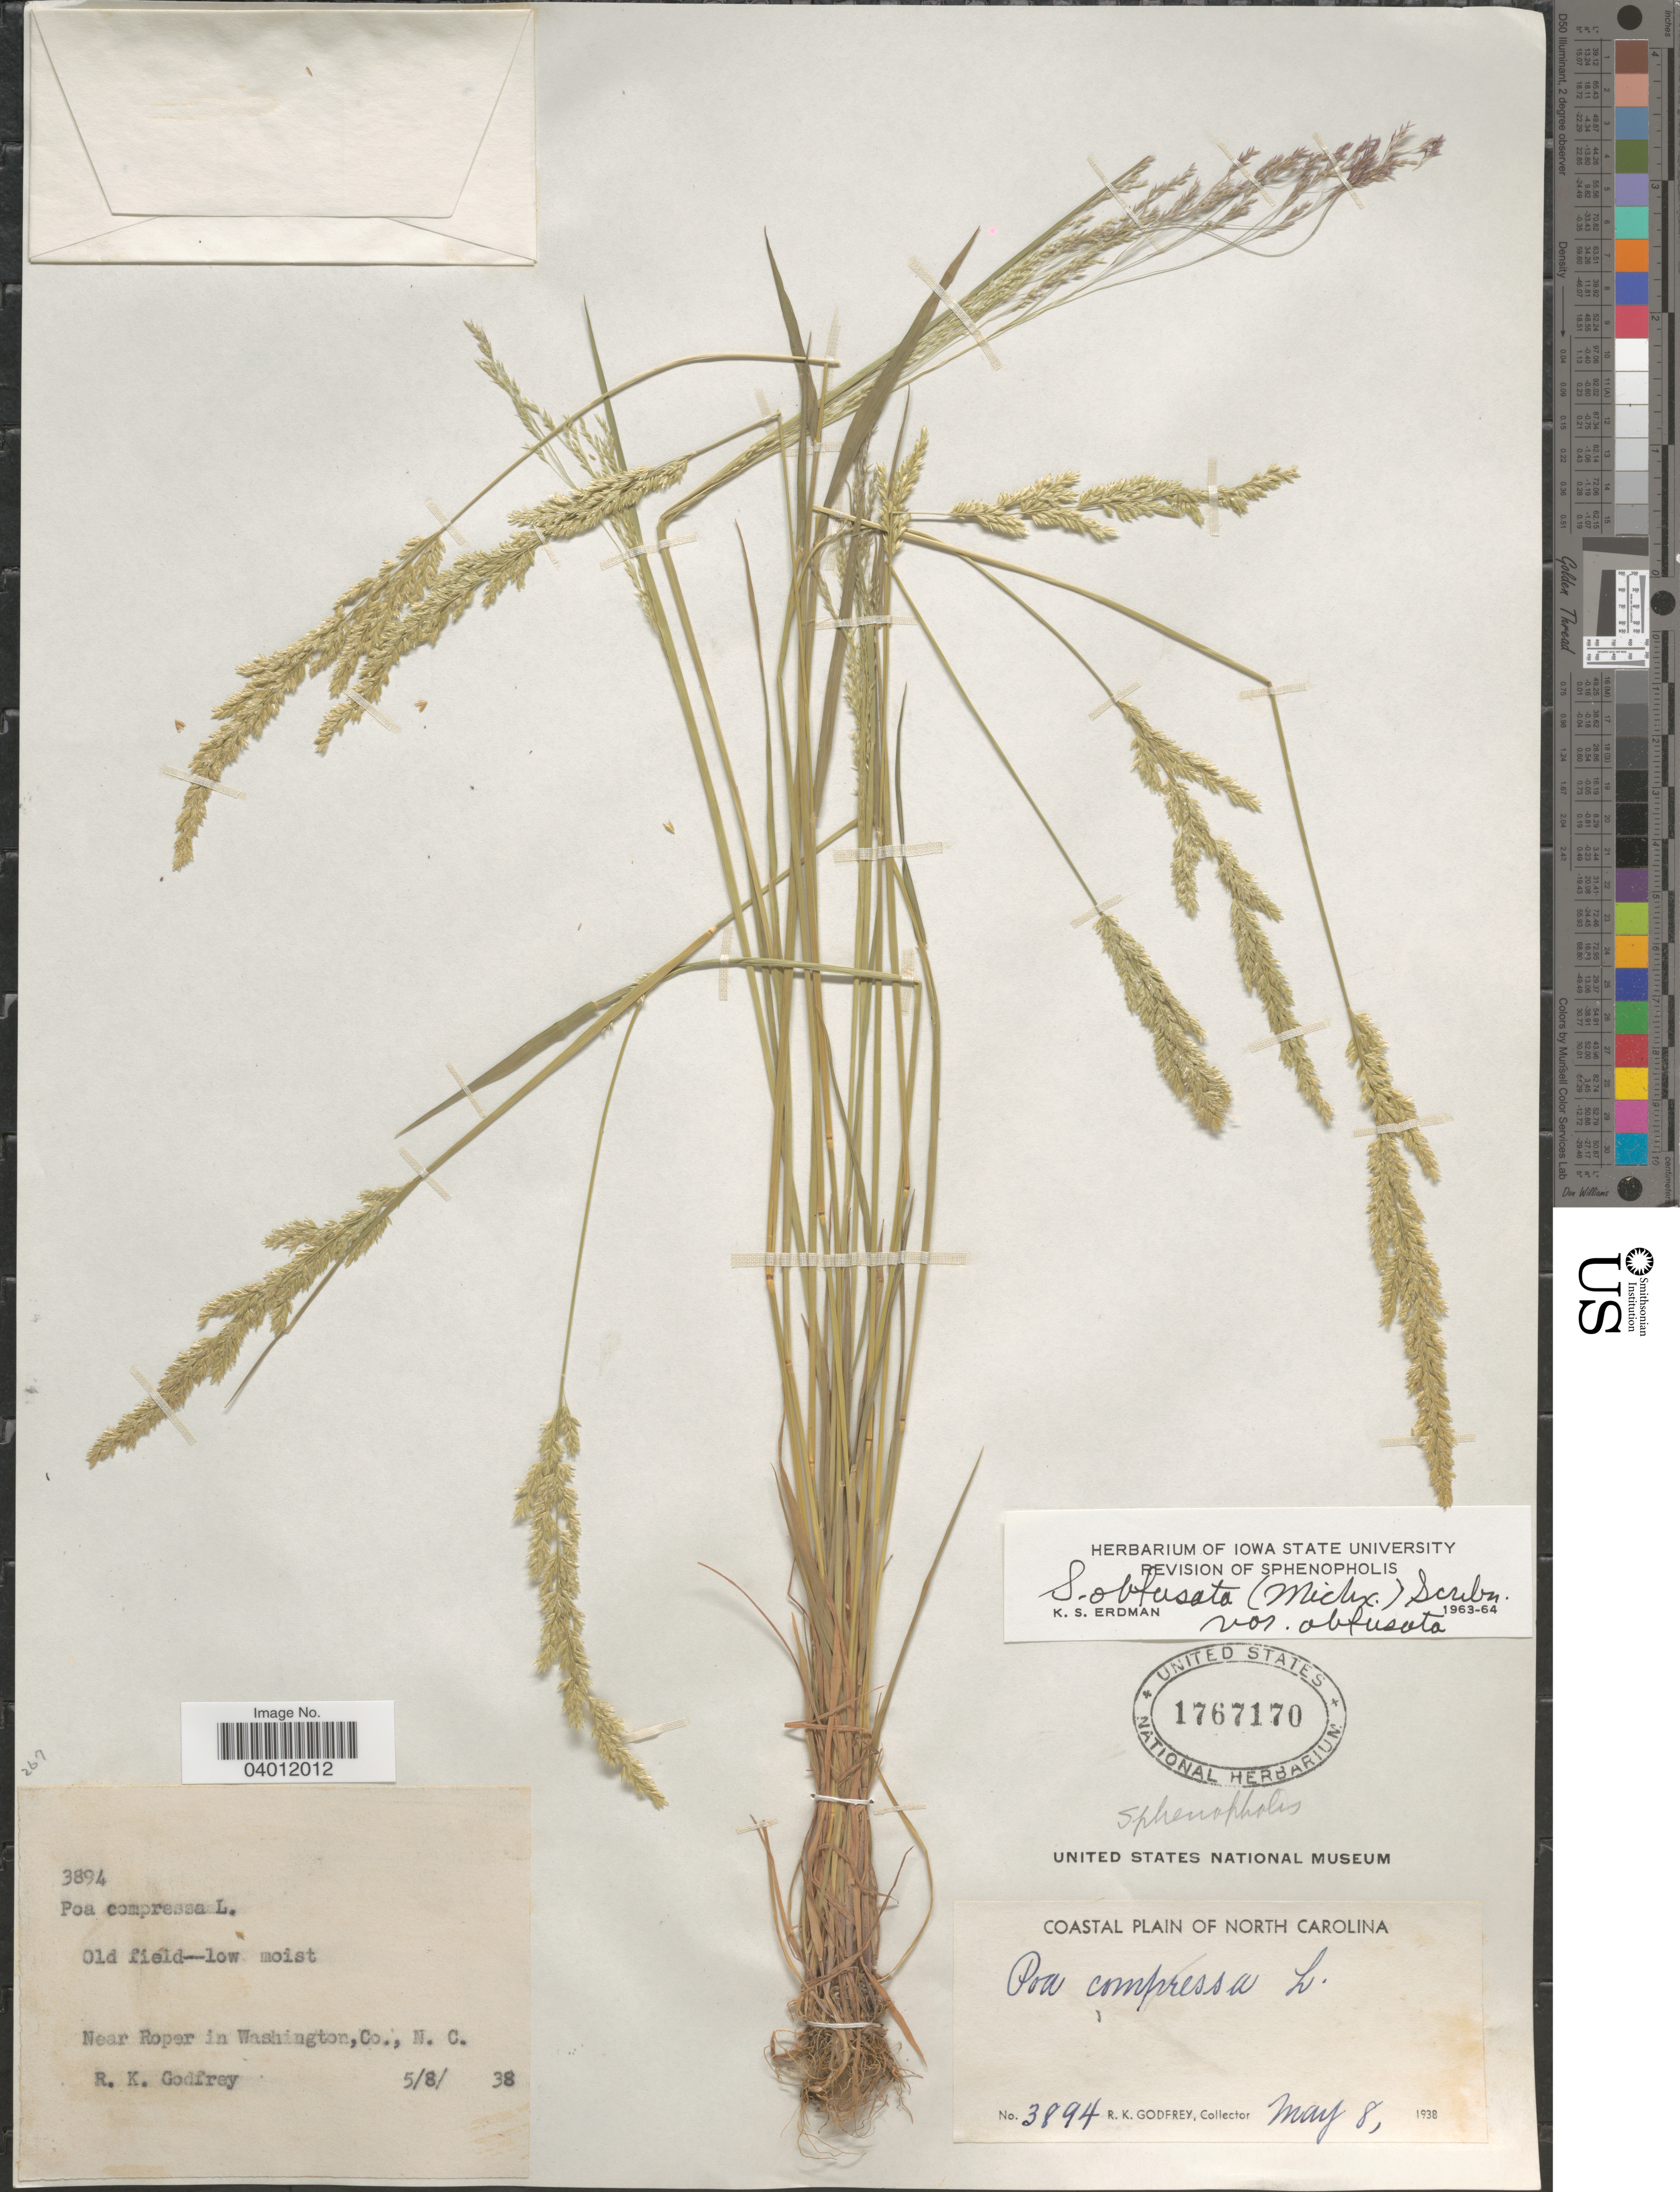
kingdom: Plantae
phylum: Tracheophyta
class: Liliopsida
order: Poales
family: Poaceae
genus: Sphenopholis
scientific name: Sphenopholis obtusata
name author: (Michx.) Scribn.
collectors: R. K. Godfrey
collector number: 3894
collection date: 1938-05-08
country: United States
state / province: North Carolina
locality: Coastal Plain of North Carolina. Near Roper in Washington, Co.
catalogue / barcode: US 1767170